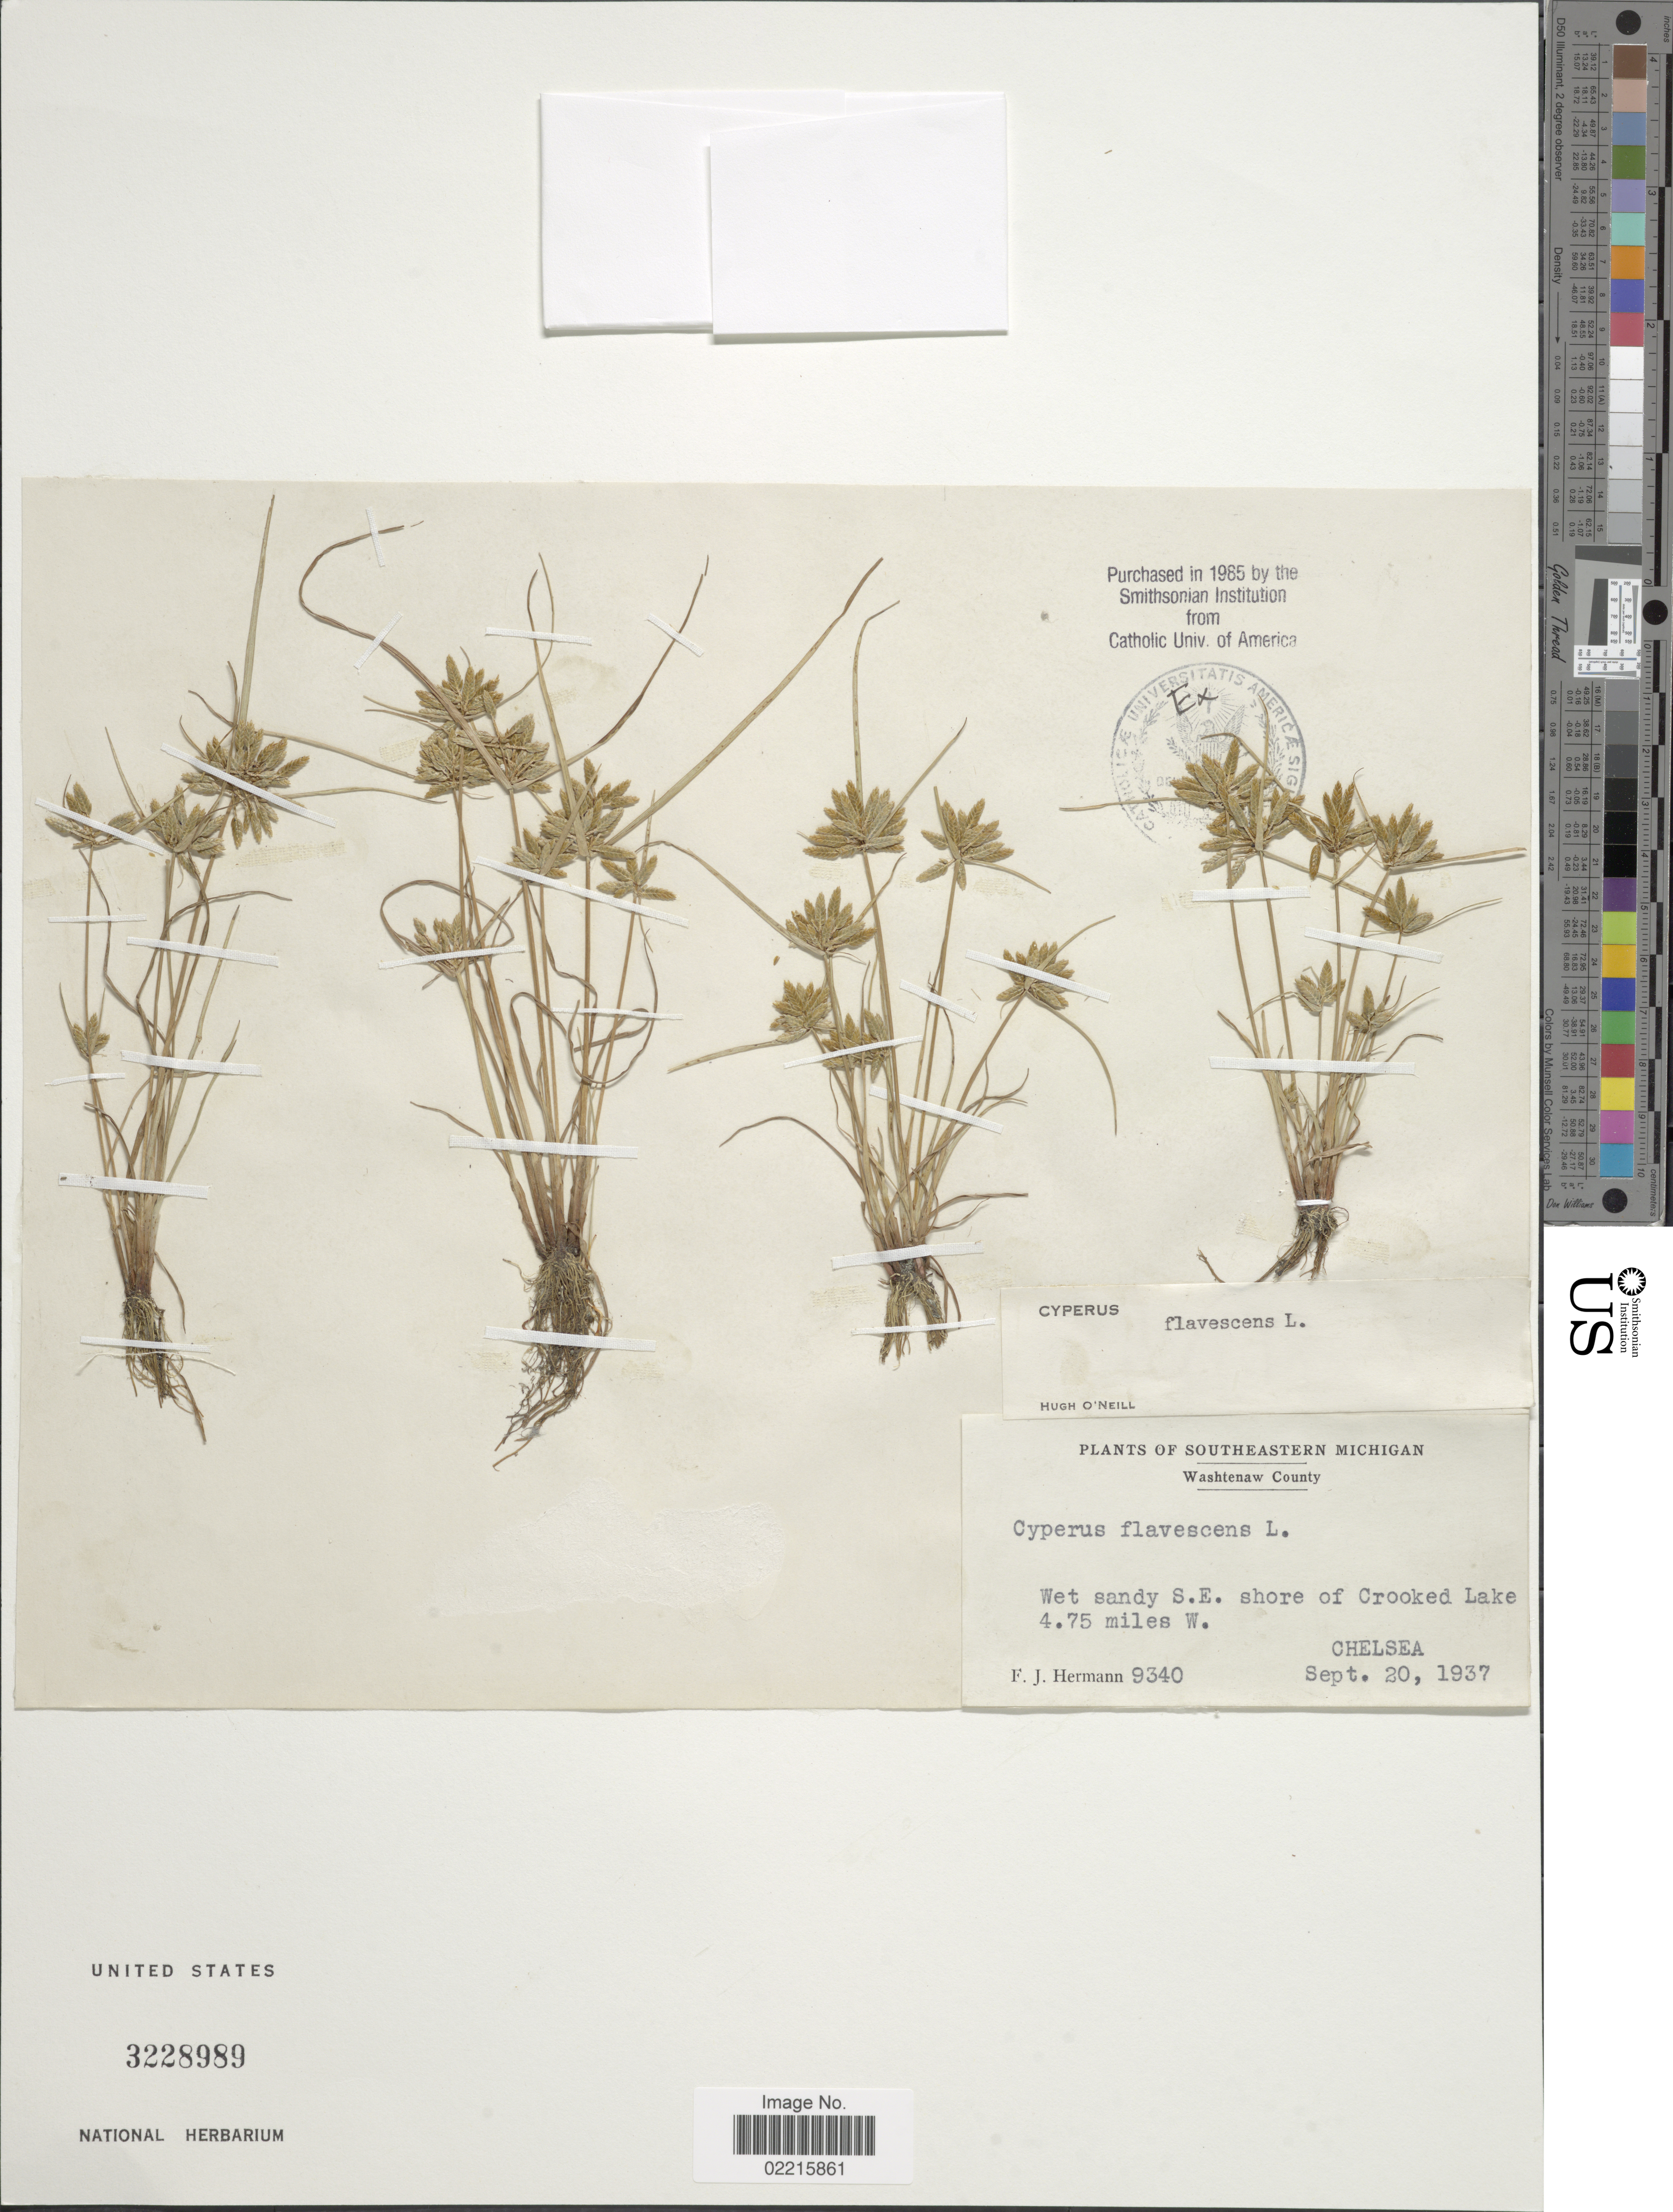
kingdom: Plantae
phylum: Tracheophyta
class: Liliopsida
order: Poales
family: Cyperaceae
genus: Cyperus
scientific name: Cyperus flavescens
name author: L.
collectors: F. J. Hermann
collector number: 9340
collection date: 1937-09-20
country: United States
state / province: Michigan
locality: Southeastern Michigan. Washtenaw County. Wet sandy S.E. shore of Crooked Lake 4.75 mile W. Chelsea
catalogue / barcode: US 3228989